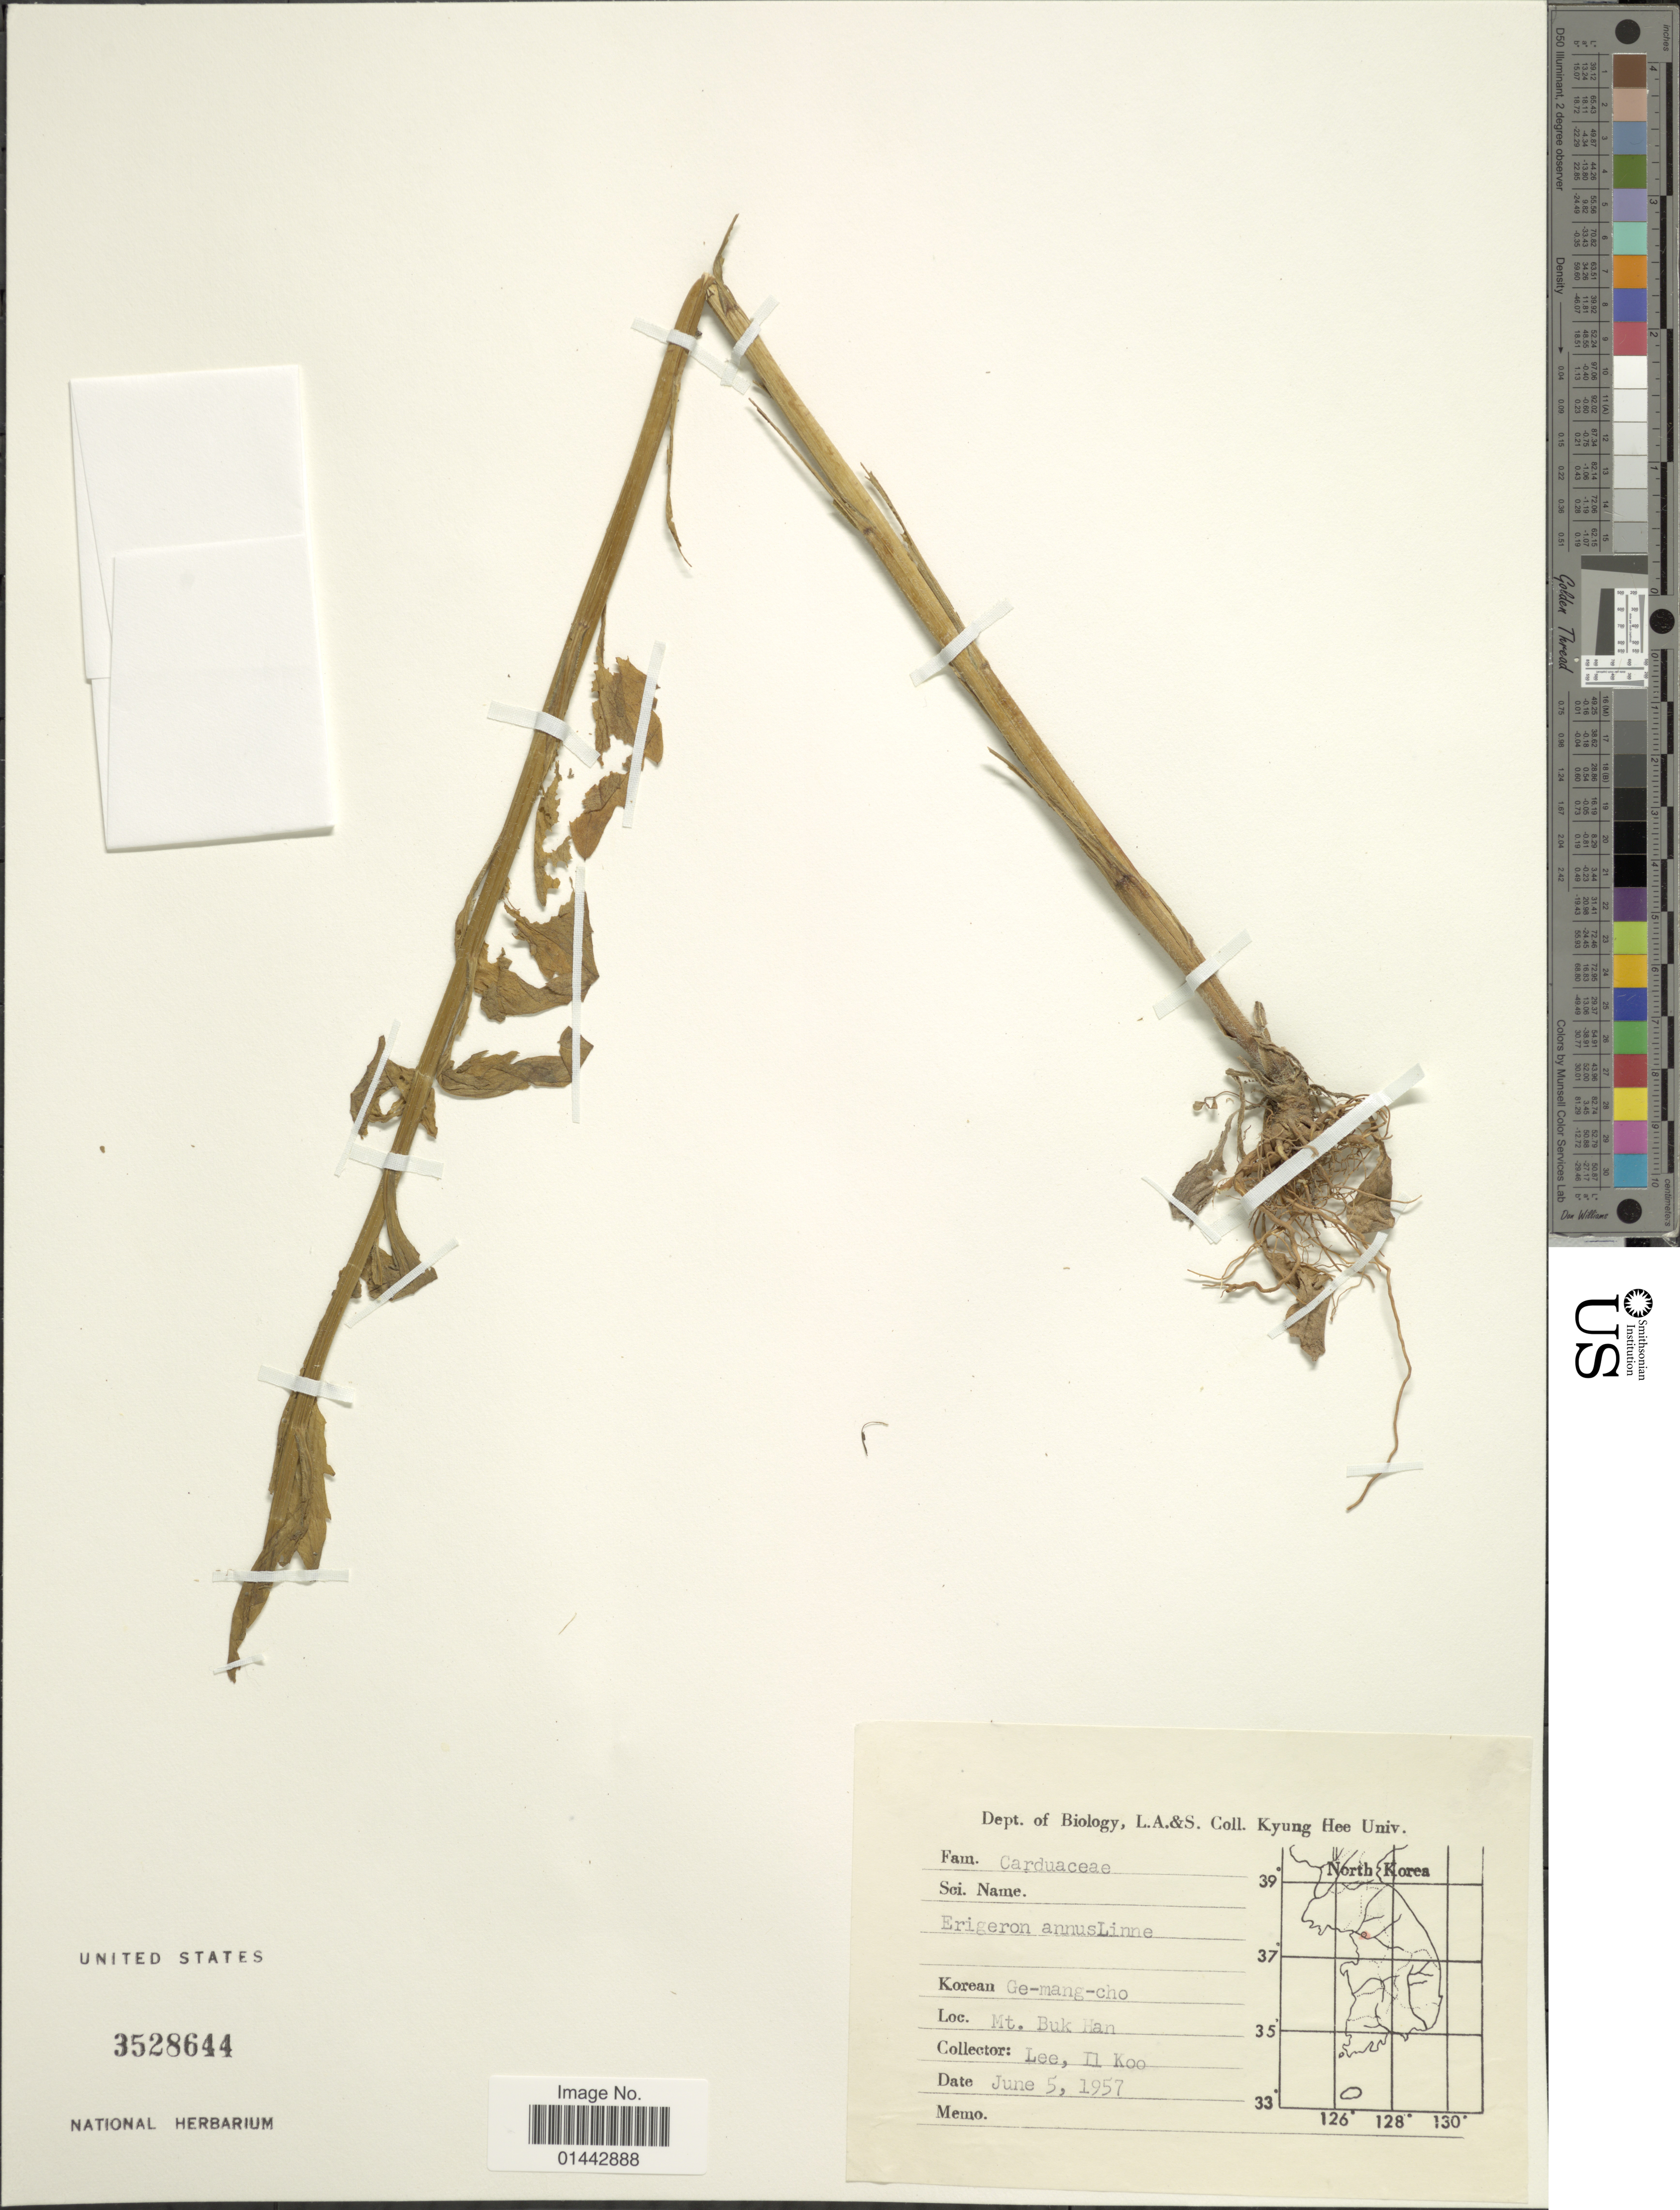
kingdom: Plantae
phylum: Tracheophyta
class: Magnoliopsida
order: Asterales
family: Asteraceae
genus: Erigeron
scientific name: Erigeron annuus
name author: (L.) Pers.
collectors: I. Lee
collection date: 1957-06-05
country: South Korea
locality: Mt. Buk Han.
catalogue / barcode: US 3528644